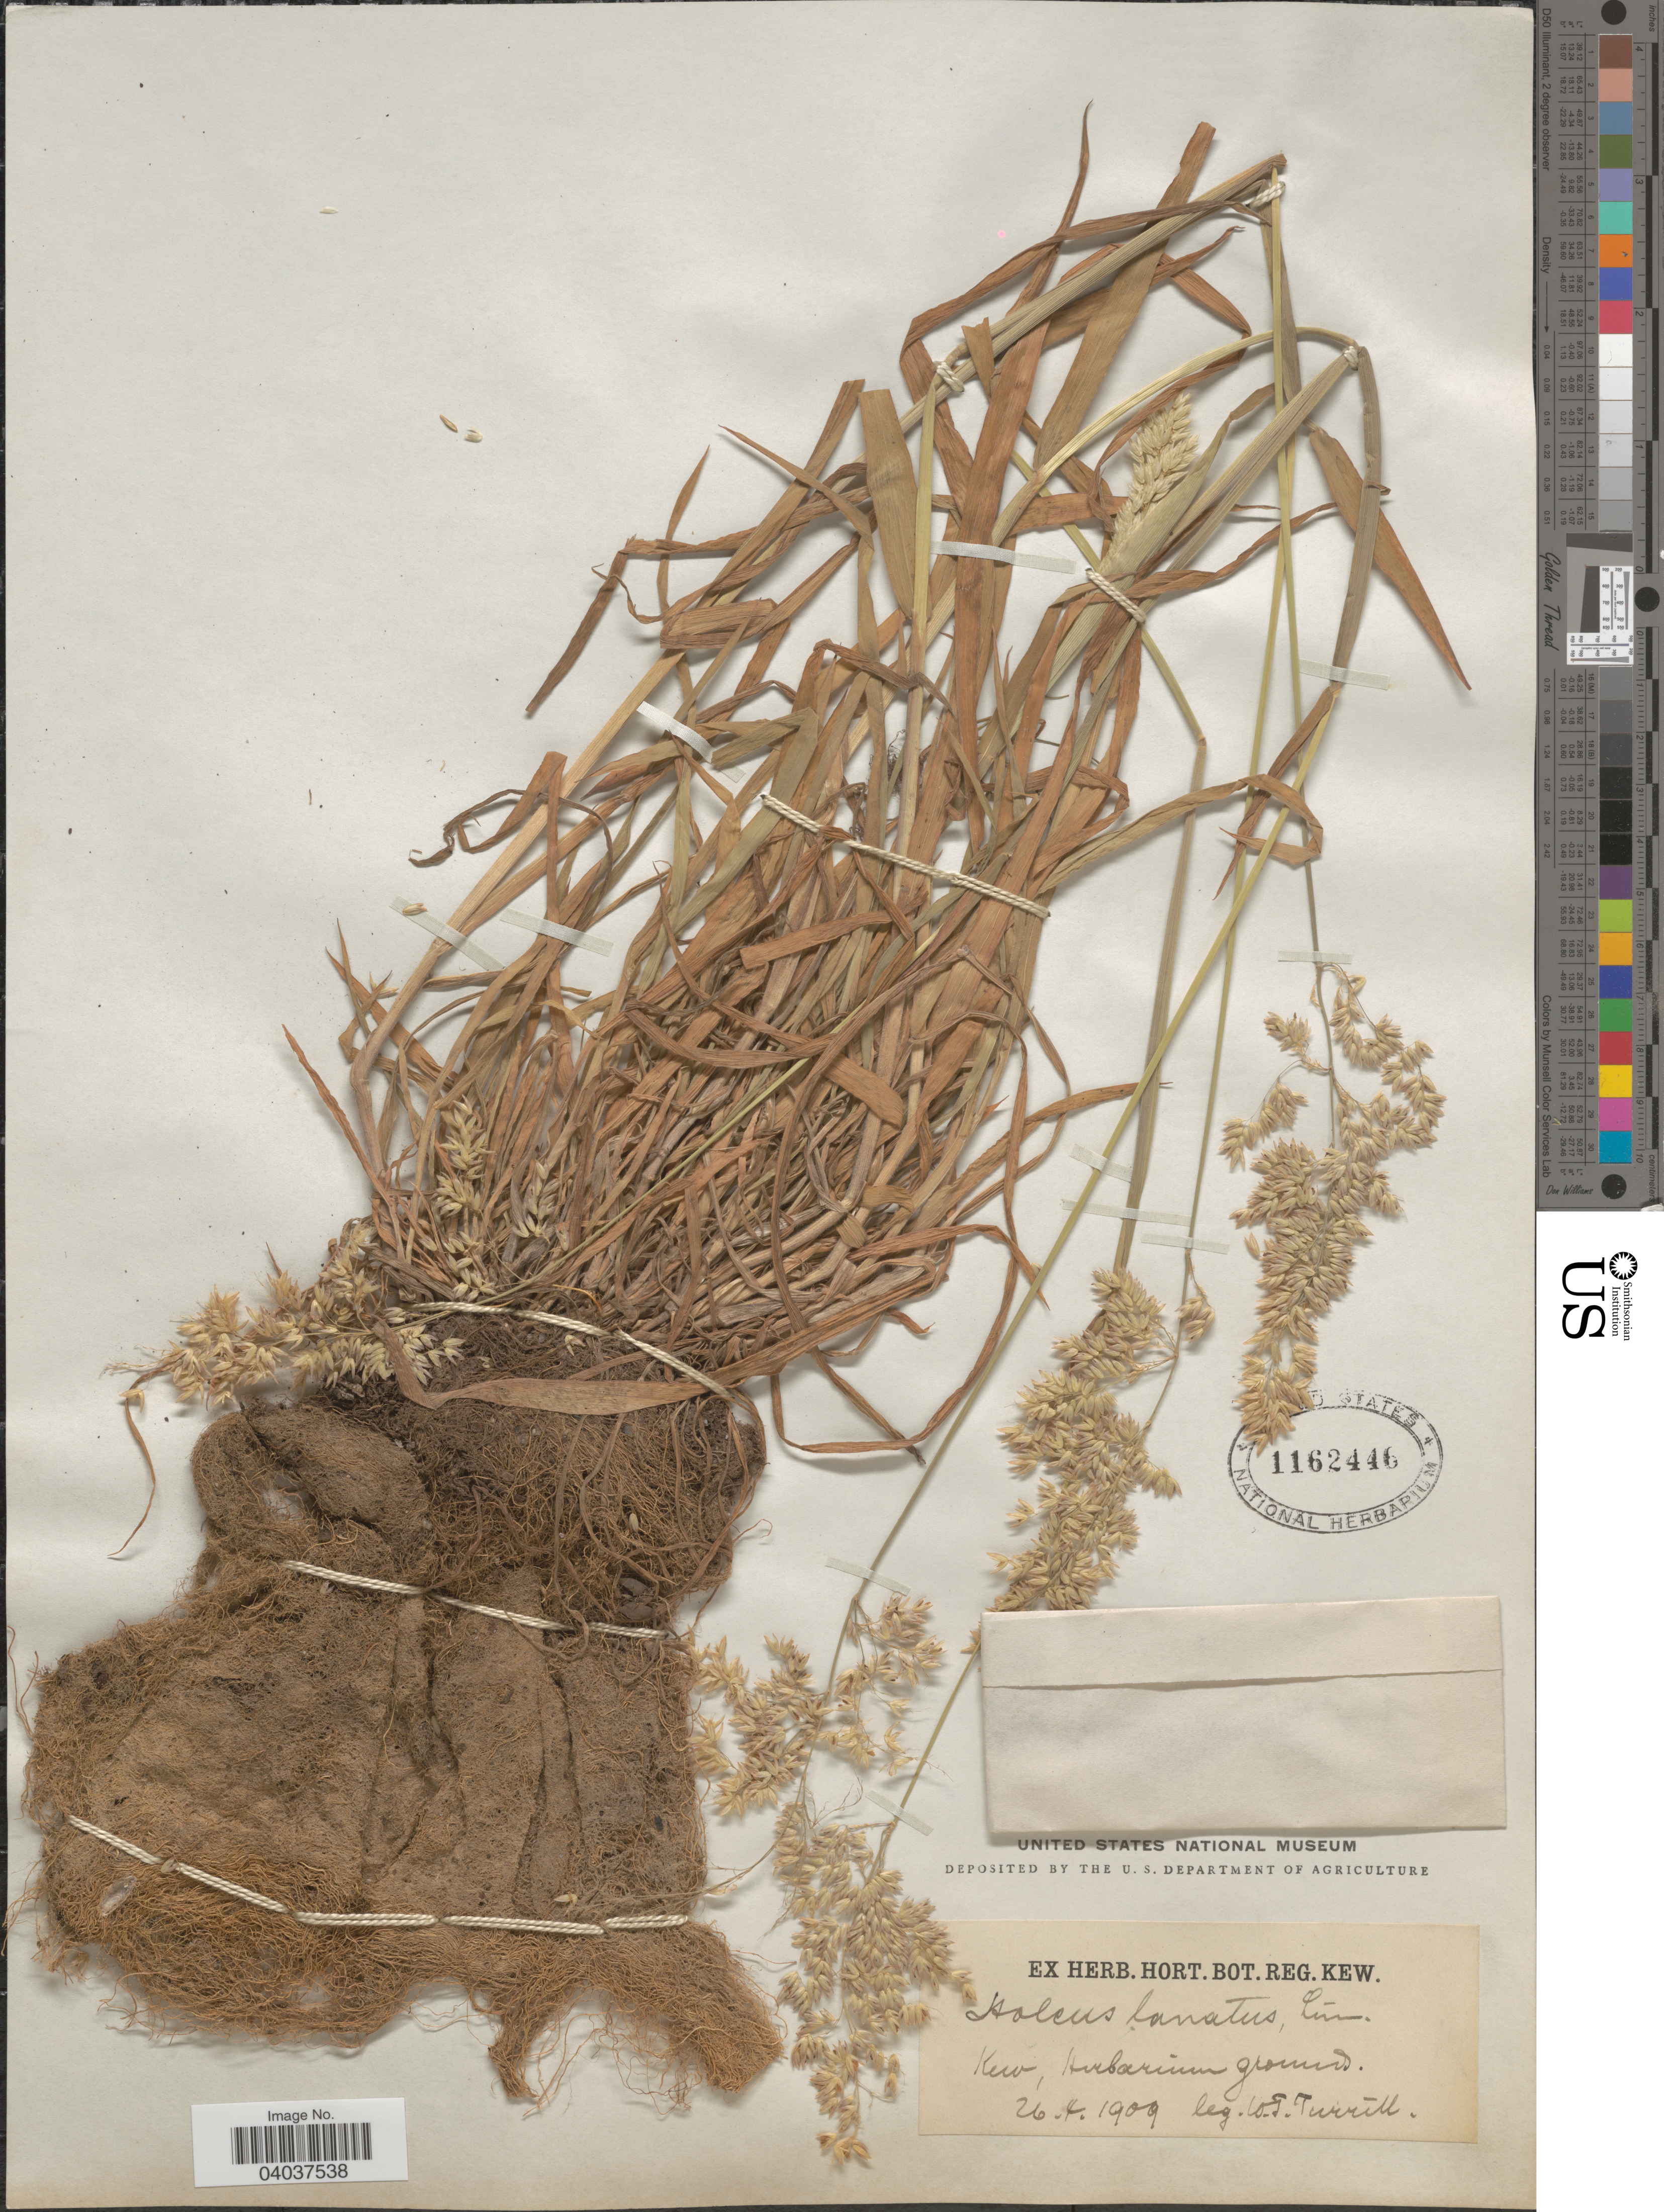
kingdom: Plantae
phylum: Tracheophyta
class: Liliopsida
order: Poales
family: Poaceae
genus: Holcus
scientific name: Holcus lanatus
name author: L.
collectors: W. T. Turrill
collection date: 1909-04-26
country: United Kingdom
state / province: England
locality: Kew, Herbarium ground.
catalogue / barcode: US 1162446